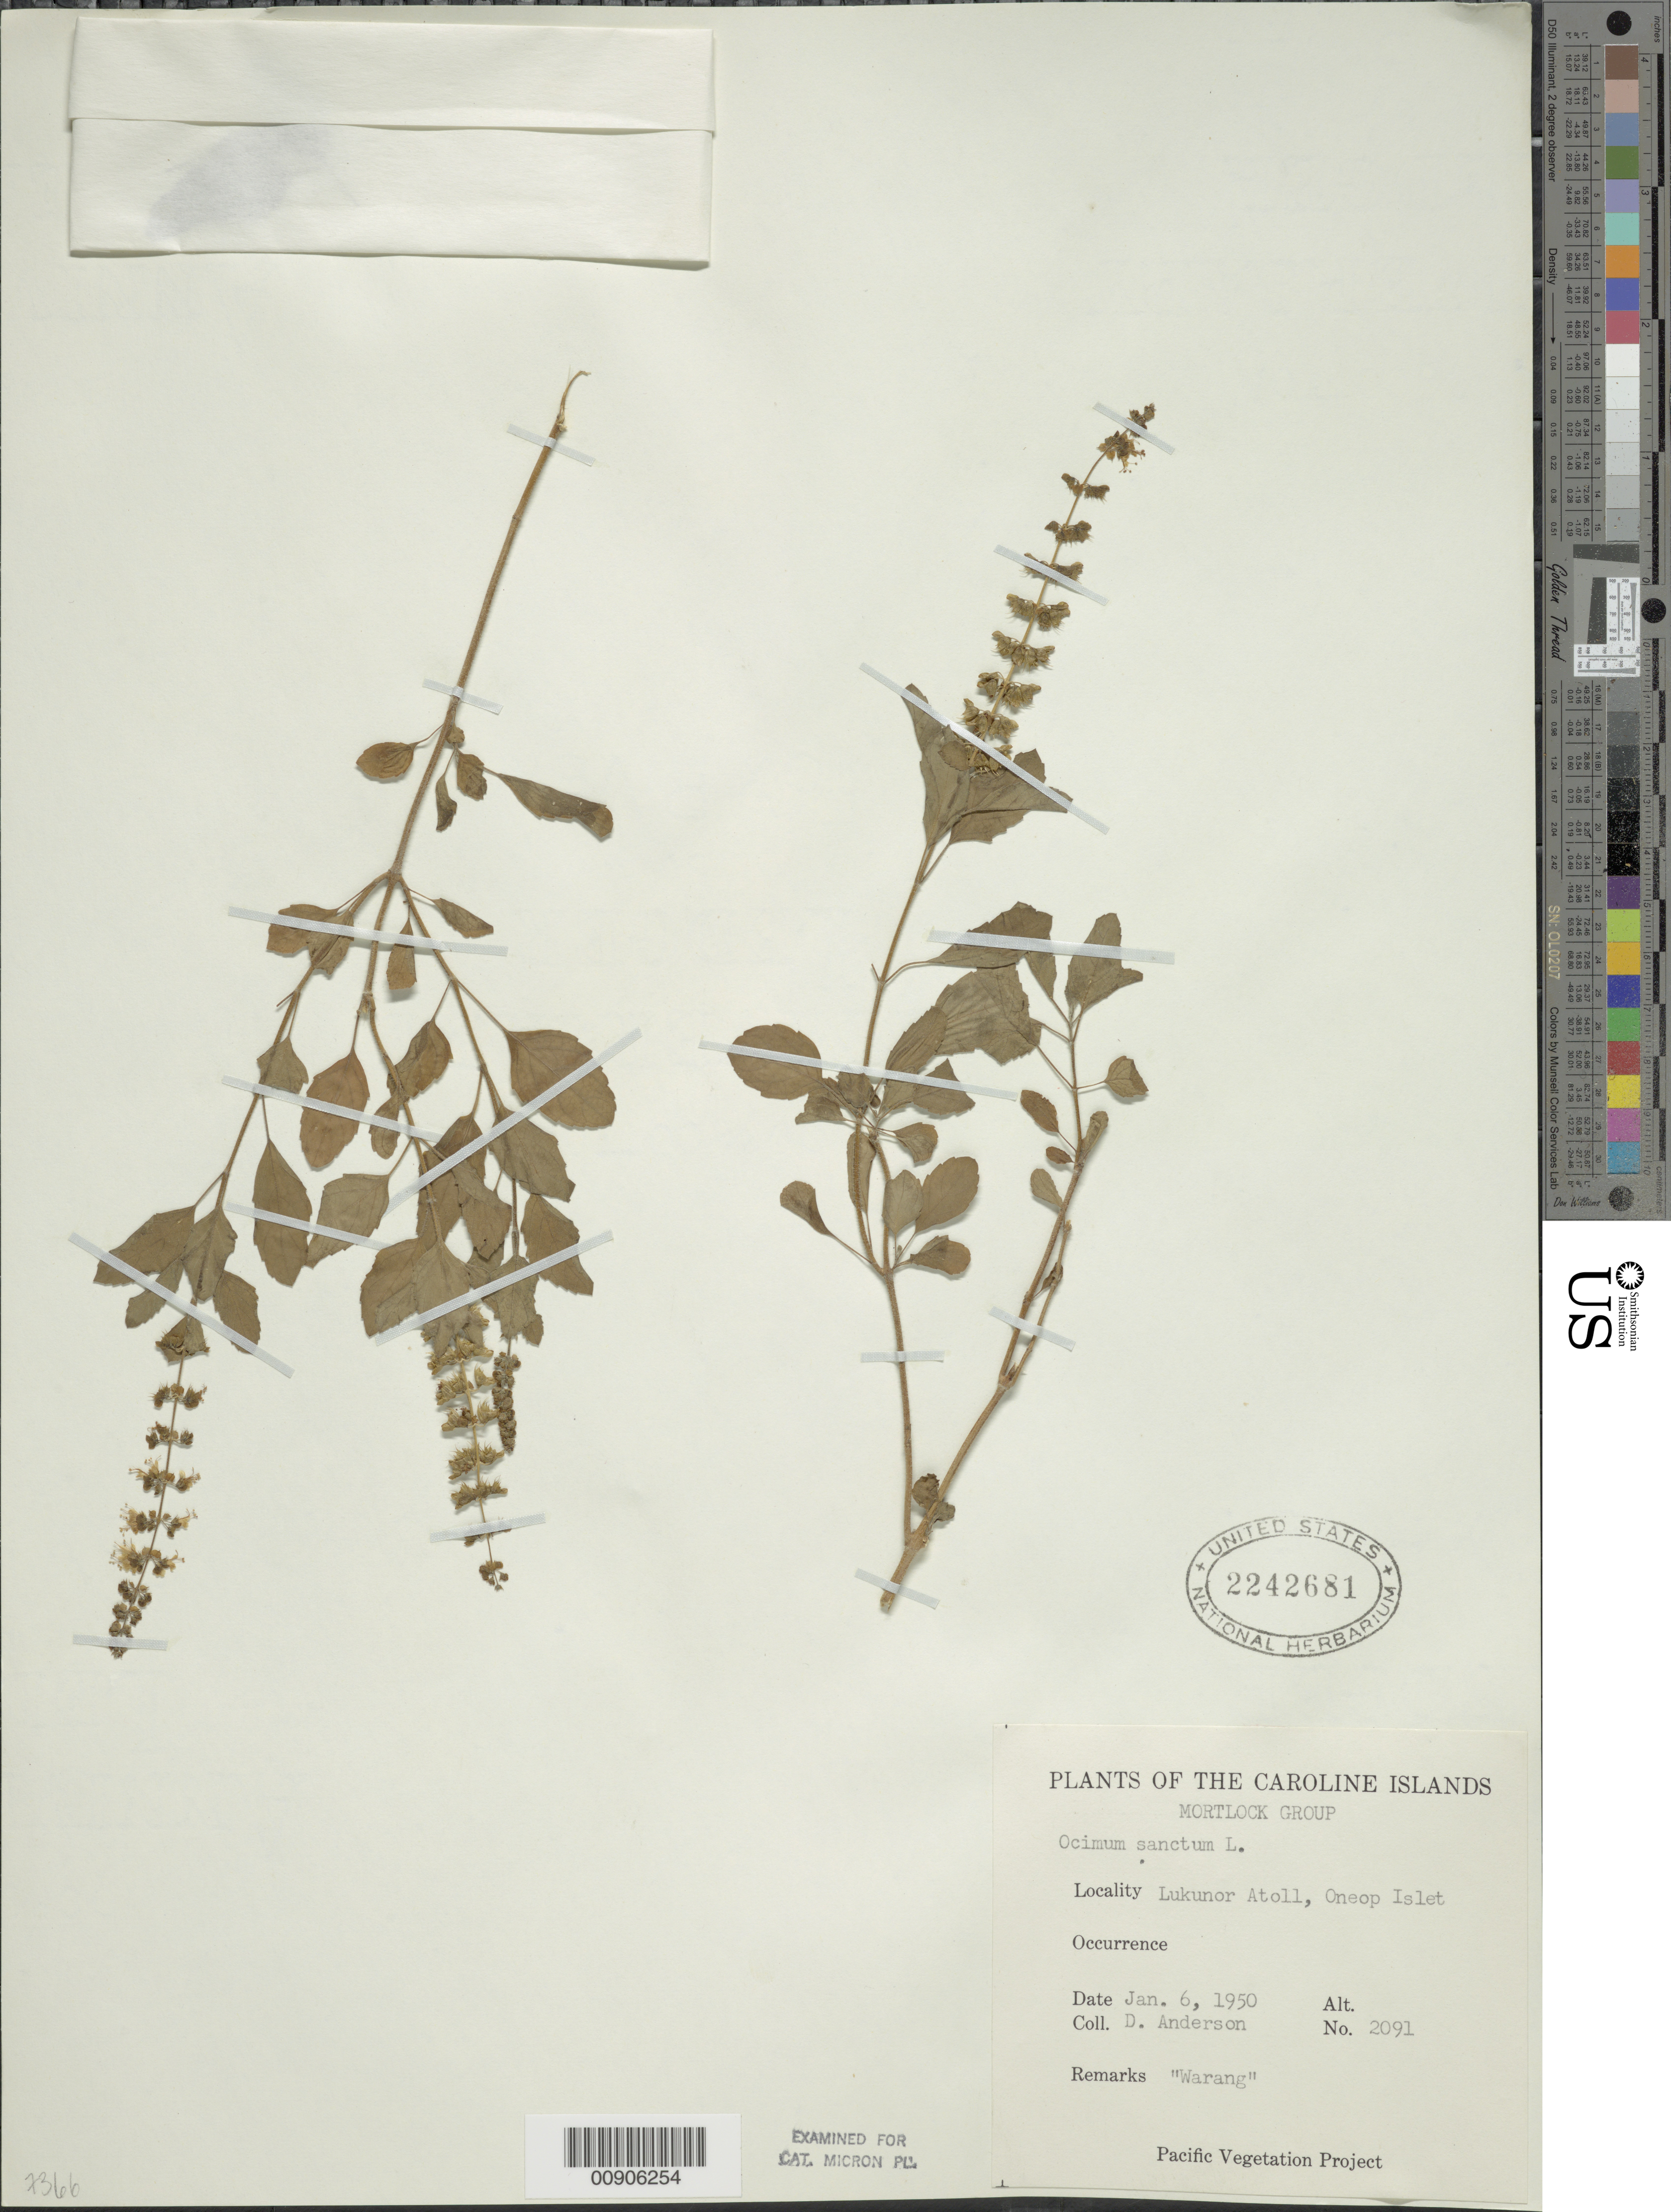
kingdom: Plantae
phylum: Tracheophyta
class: Magnoliopsida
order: Lamiales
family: Lamiaceae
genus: Ocimum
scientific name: Ocimum tenuiflorum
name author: L.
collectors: D. Anderson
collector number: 2091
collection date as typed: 05 Jan 1950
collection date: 1950-01-05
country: Micronesia, Federated States of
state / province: Truk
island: Lukunor Atoll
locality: Lukunor Islet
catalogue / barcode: US 2242681